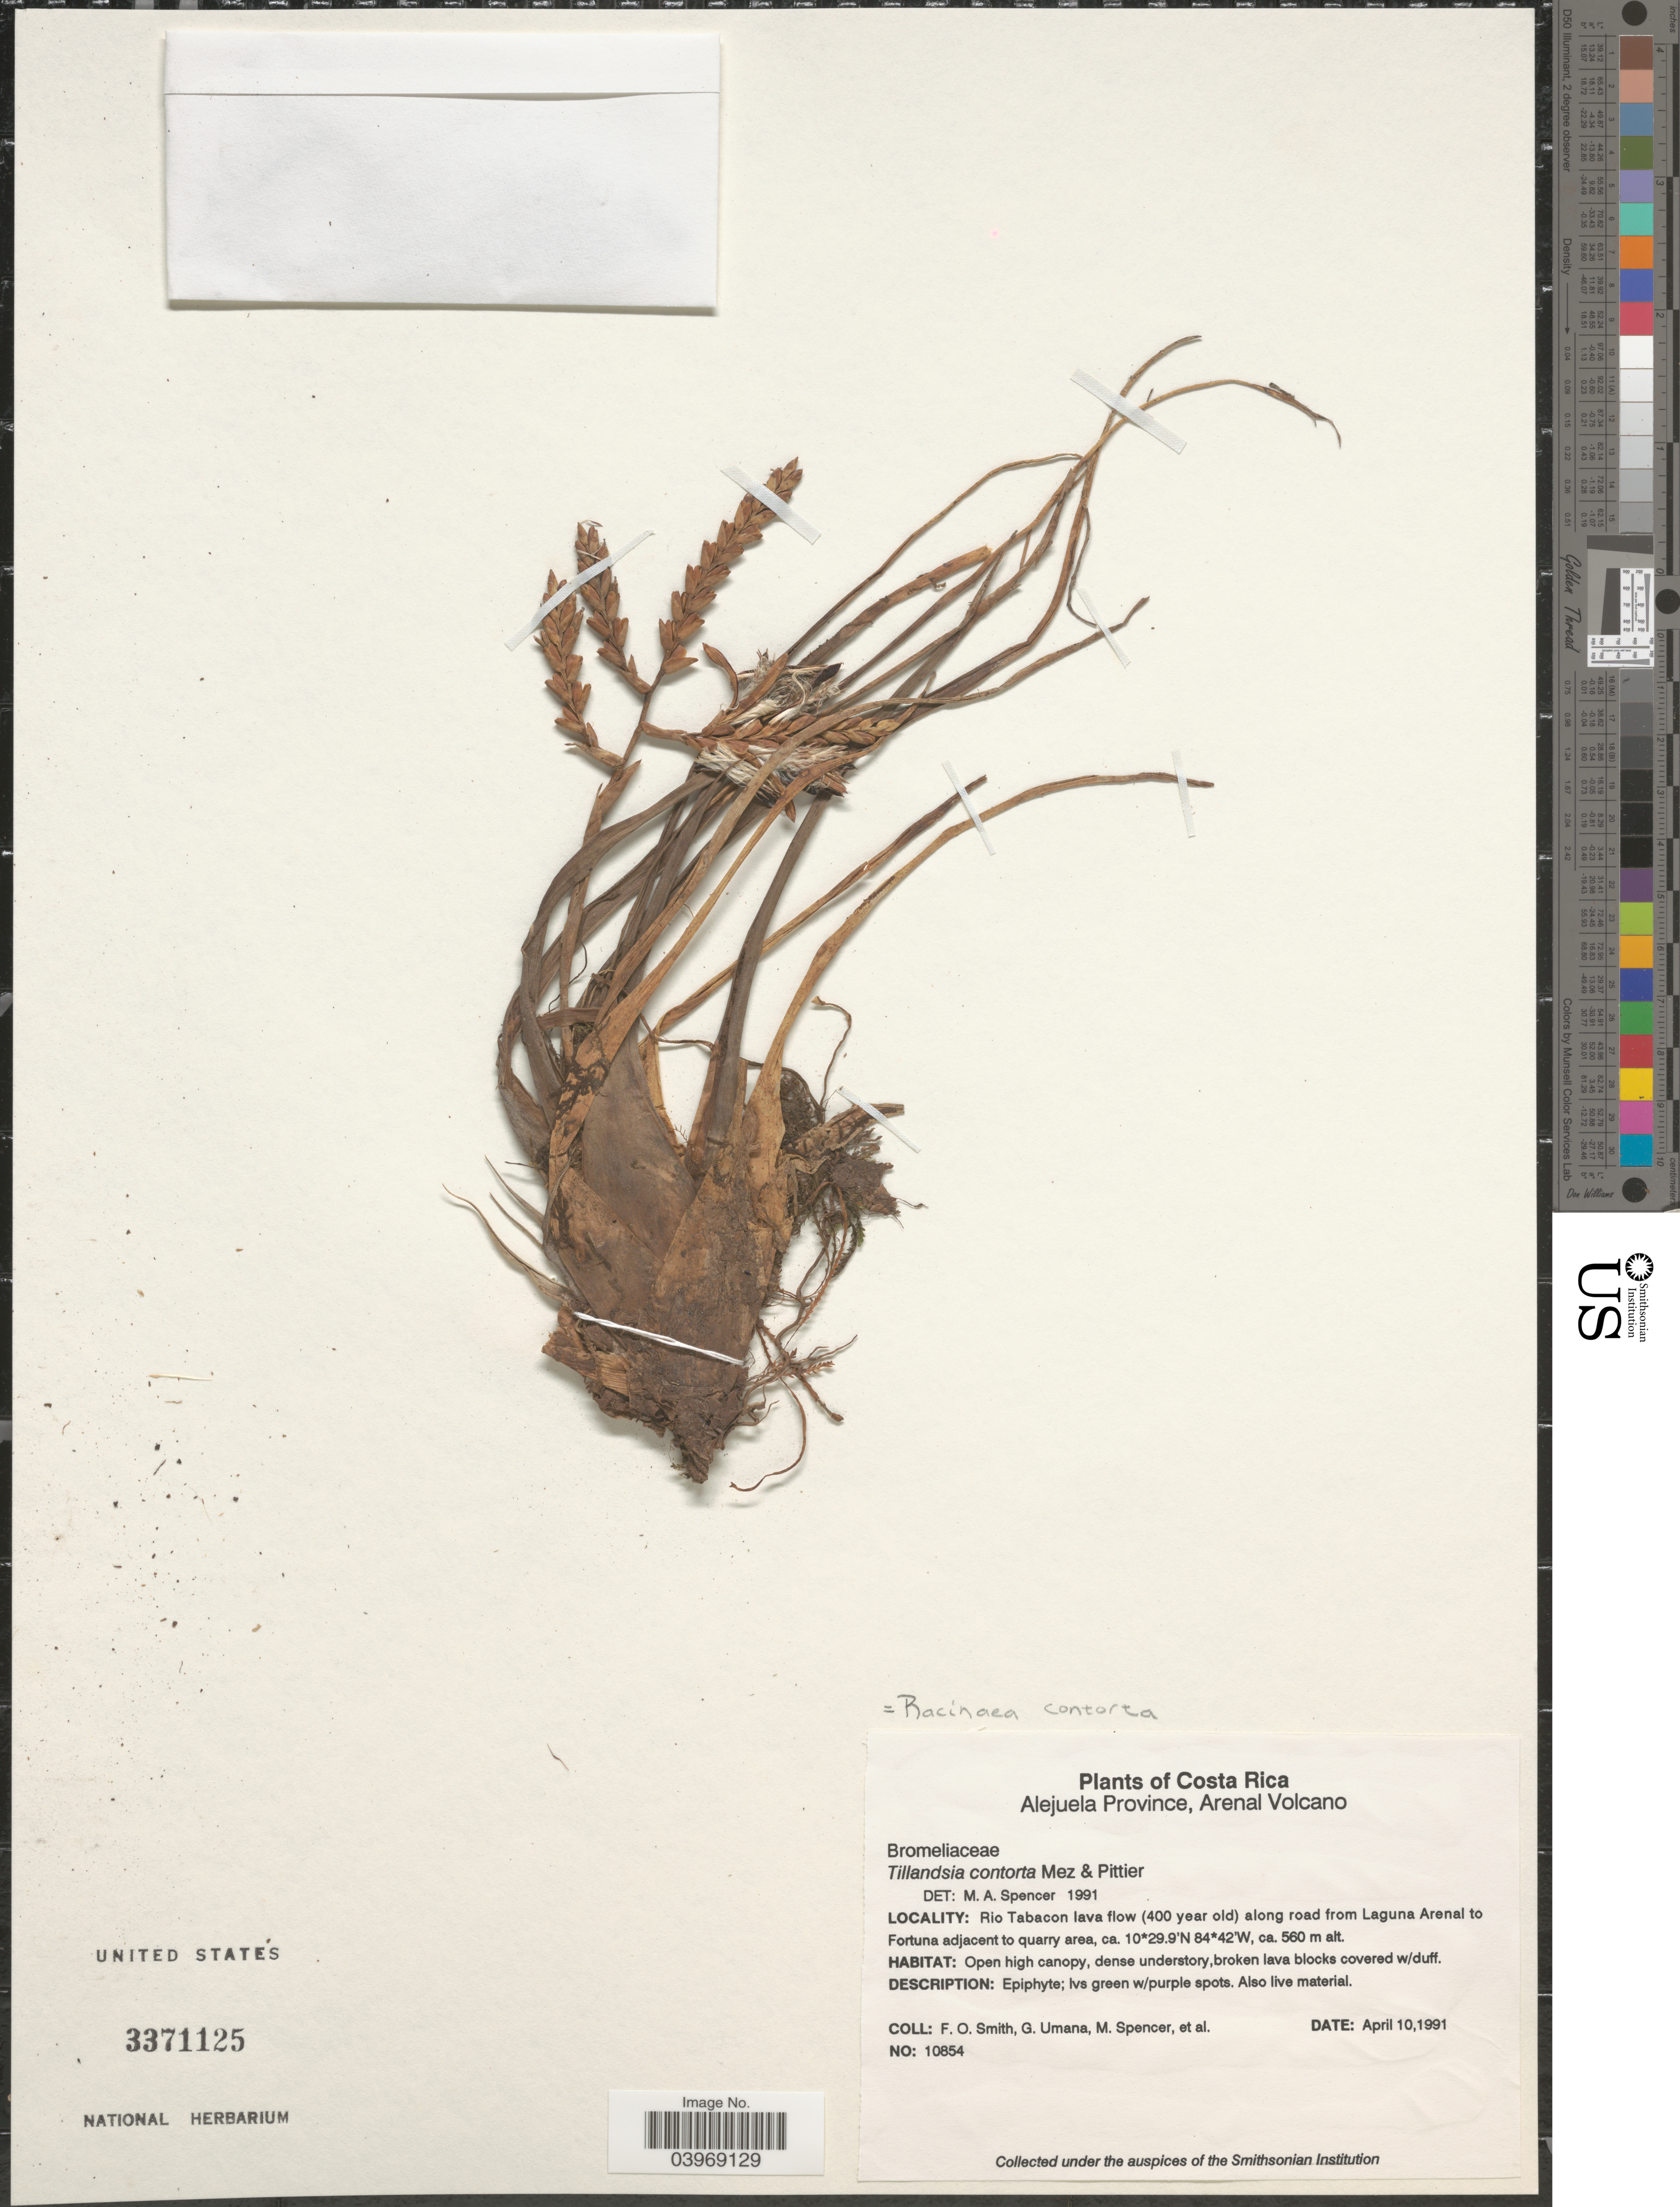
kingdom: Plantae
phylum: Tracheophyta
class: Liliopsida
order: Poales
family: Bromeliaceae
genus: Racinaea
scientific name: Racinaea contorta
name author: (Mez & Pittier) M.A. Spencer & L.B. Sm.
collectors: F. Smith, G. Umana, M. Spencer & et al.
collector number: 10854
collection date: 1991-04-10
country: Costa Rica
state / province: Alajuela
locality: Alejuela Province, Arenal Volcano. Rio Tabacon lava flow (400 year old) along road from Laguna Arenal to Fortuna adjacent to quarry area.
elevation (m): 560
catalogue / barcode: US 3371125